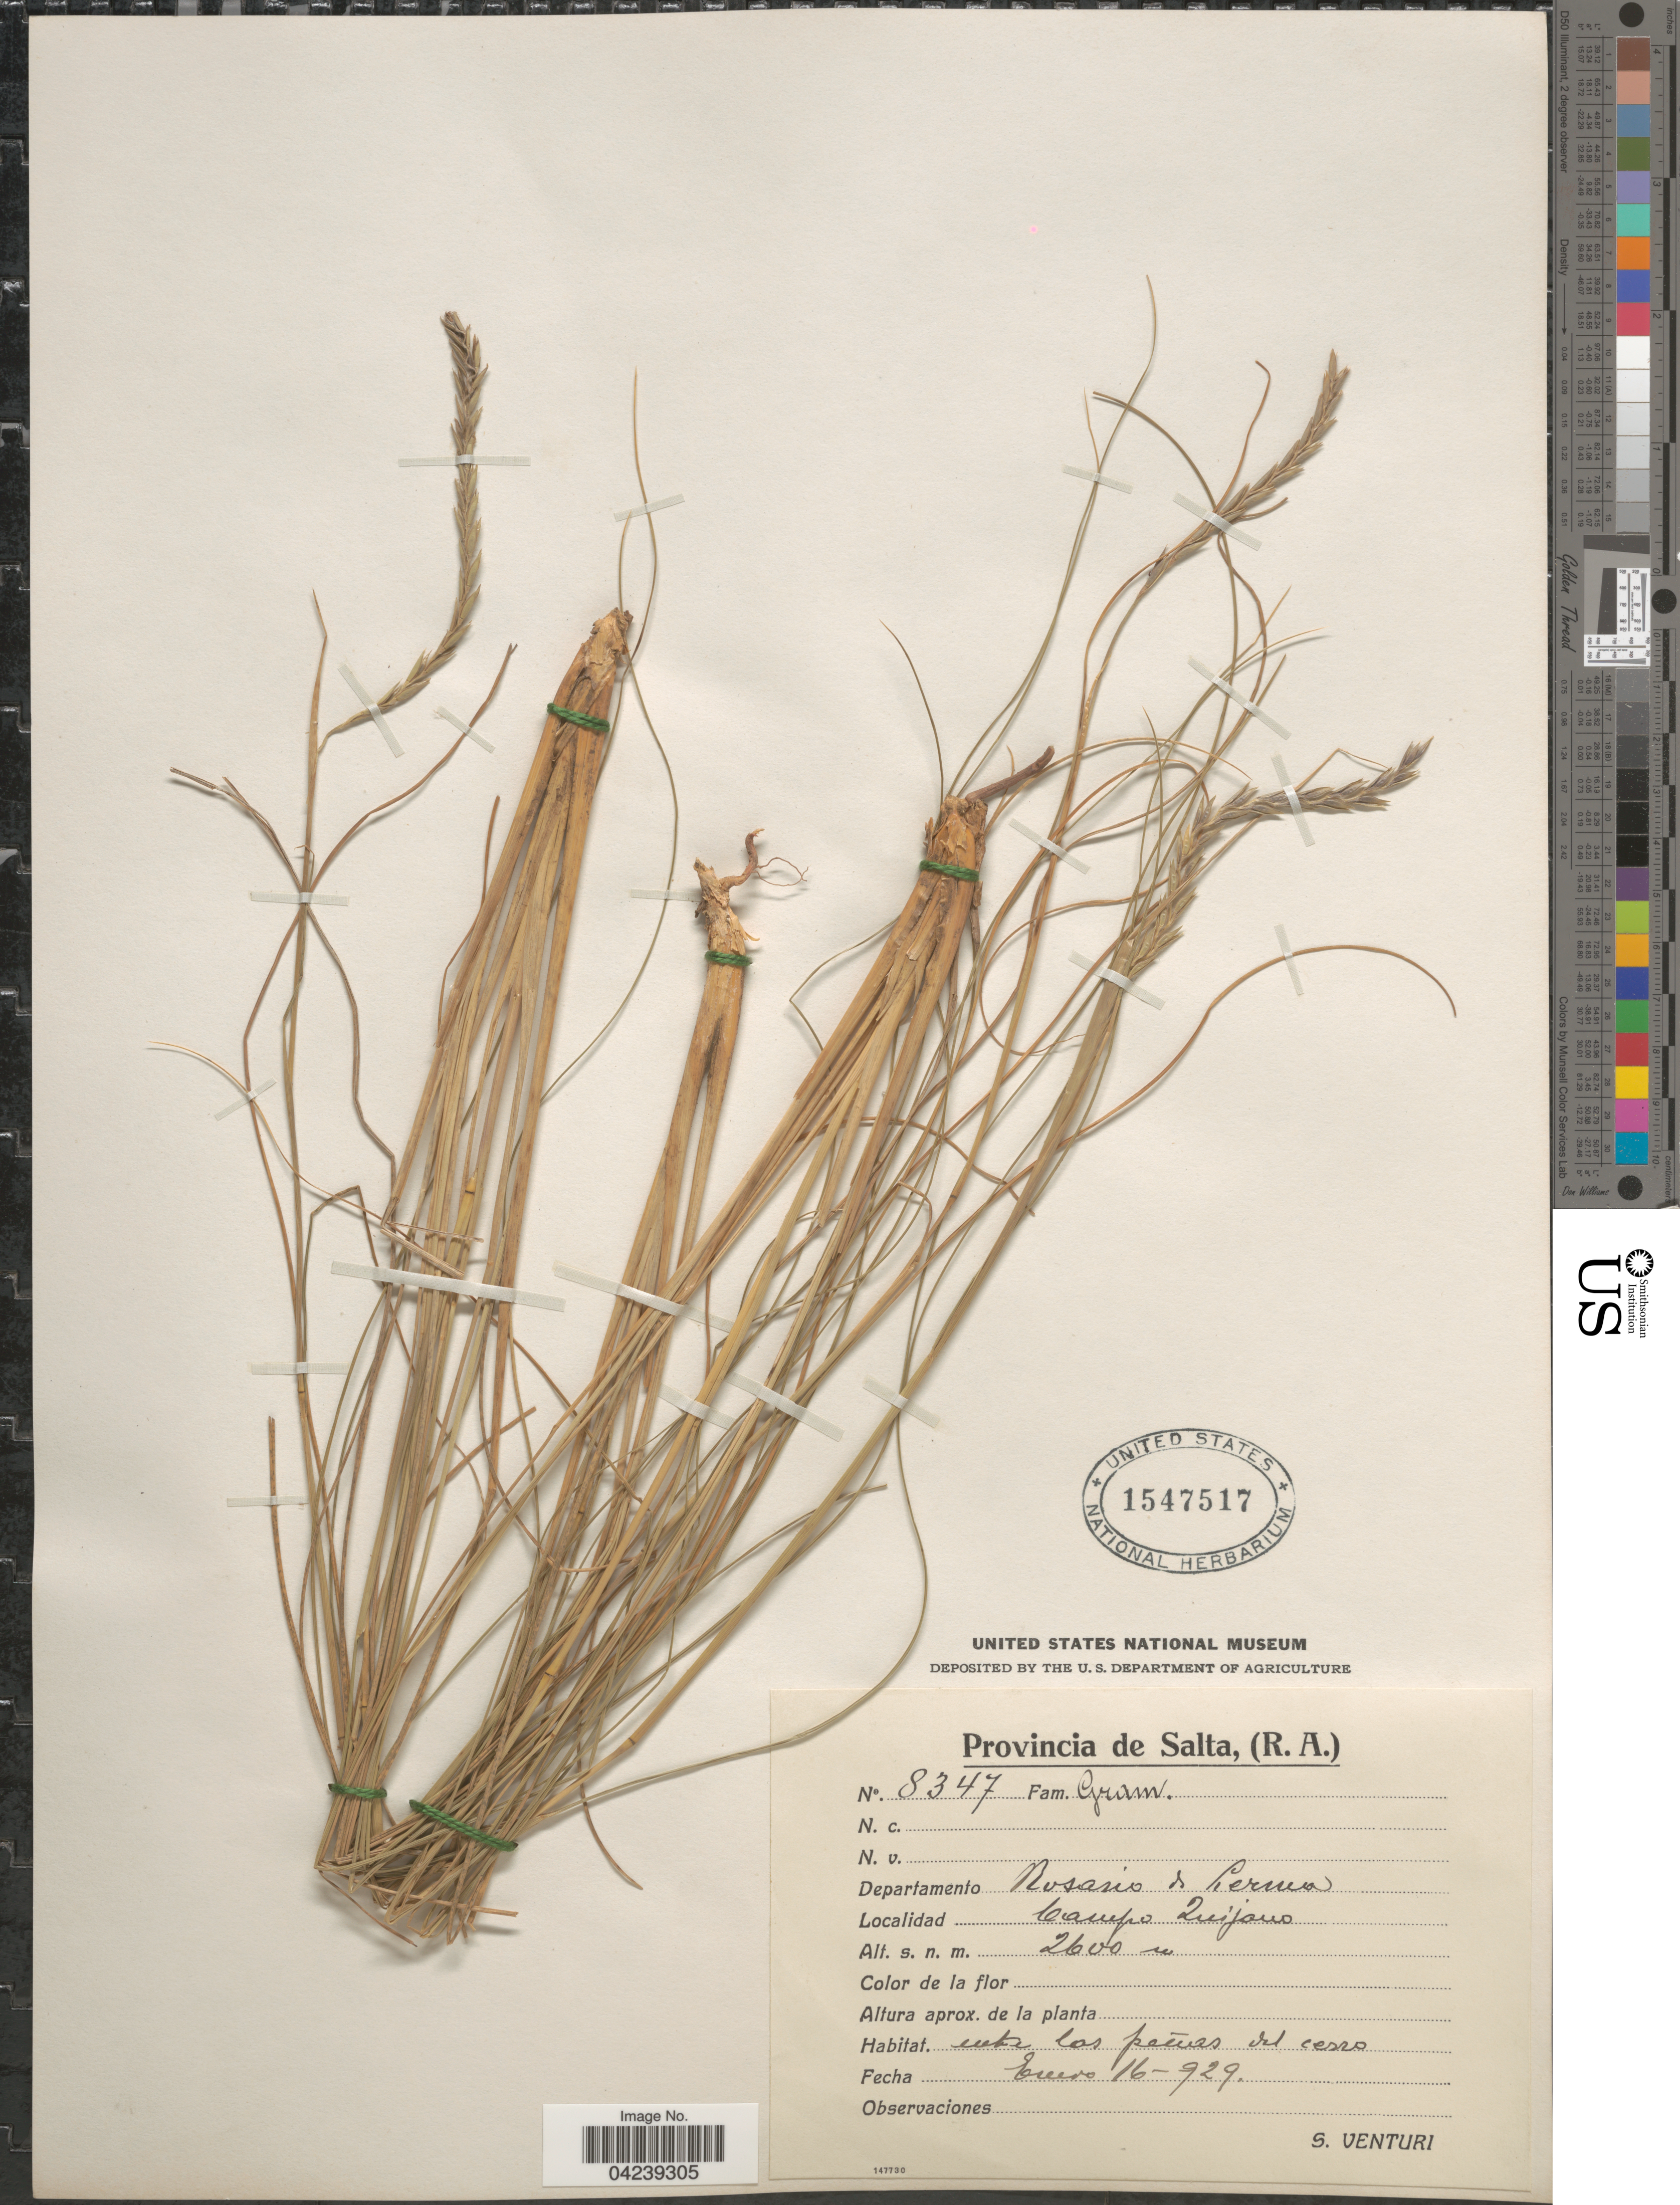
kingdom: Plantae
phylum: Tracheophyta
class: Liliopsida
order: Poales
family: Poaceae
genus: Elionurus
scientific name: Elionurus tripsacoides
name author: Humb. & Bonpl. ex Willd.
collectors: S. Venturi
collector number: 8347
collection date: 1929-01-16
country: Argentina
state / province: Salta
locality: (R.A.) Departamento Rosario do Lerma. Campo Quijano.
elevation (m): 2600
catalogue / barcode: US 1547517